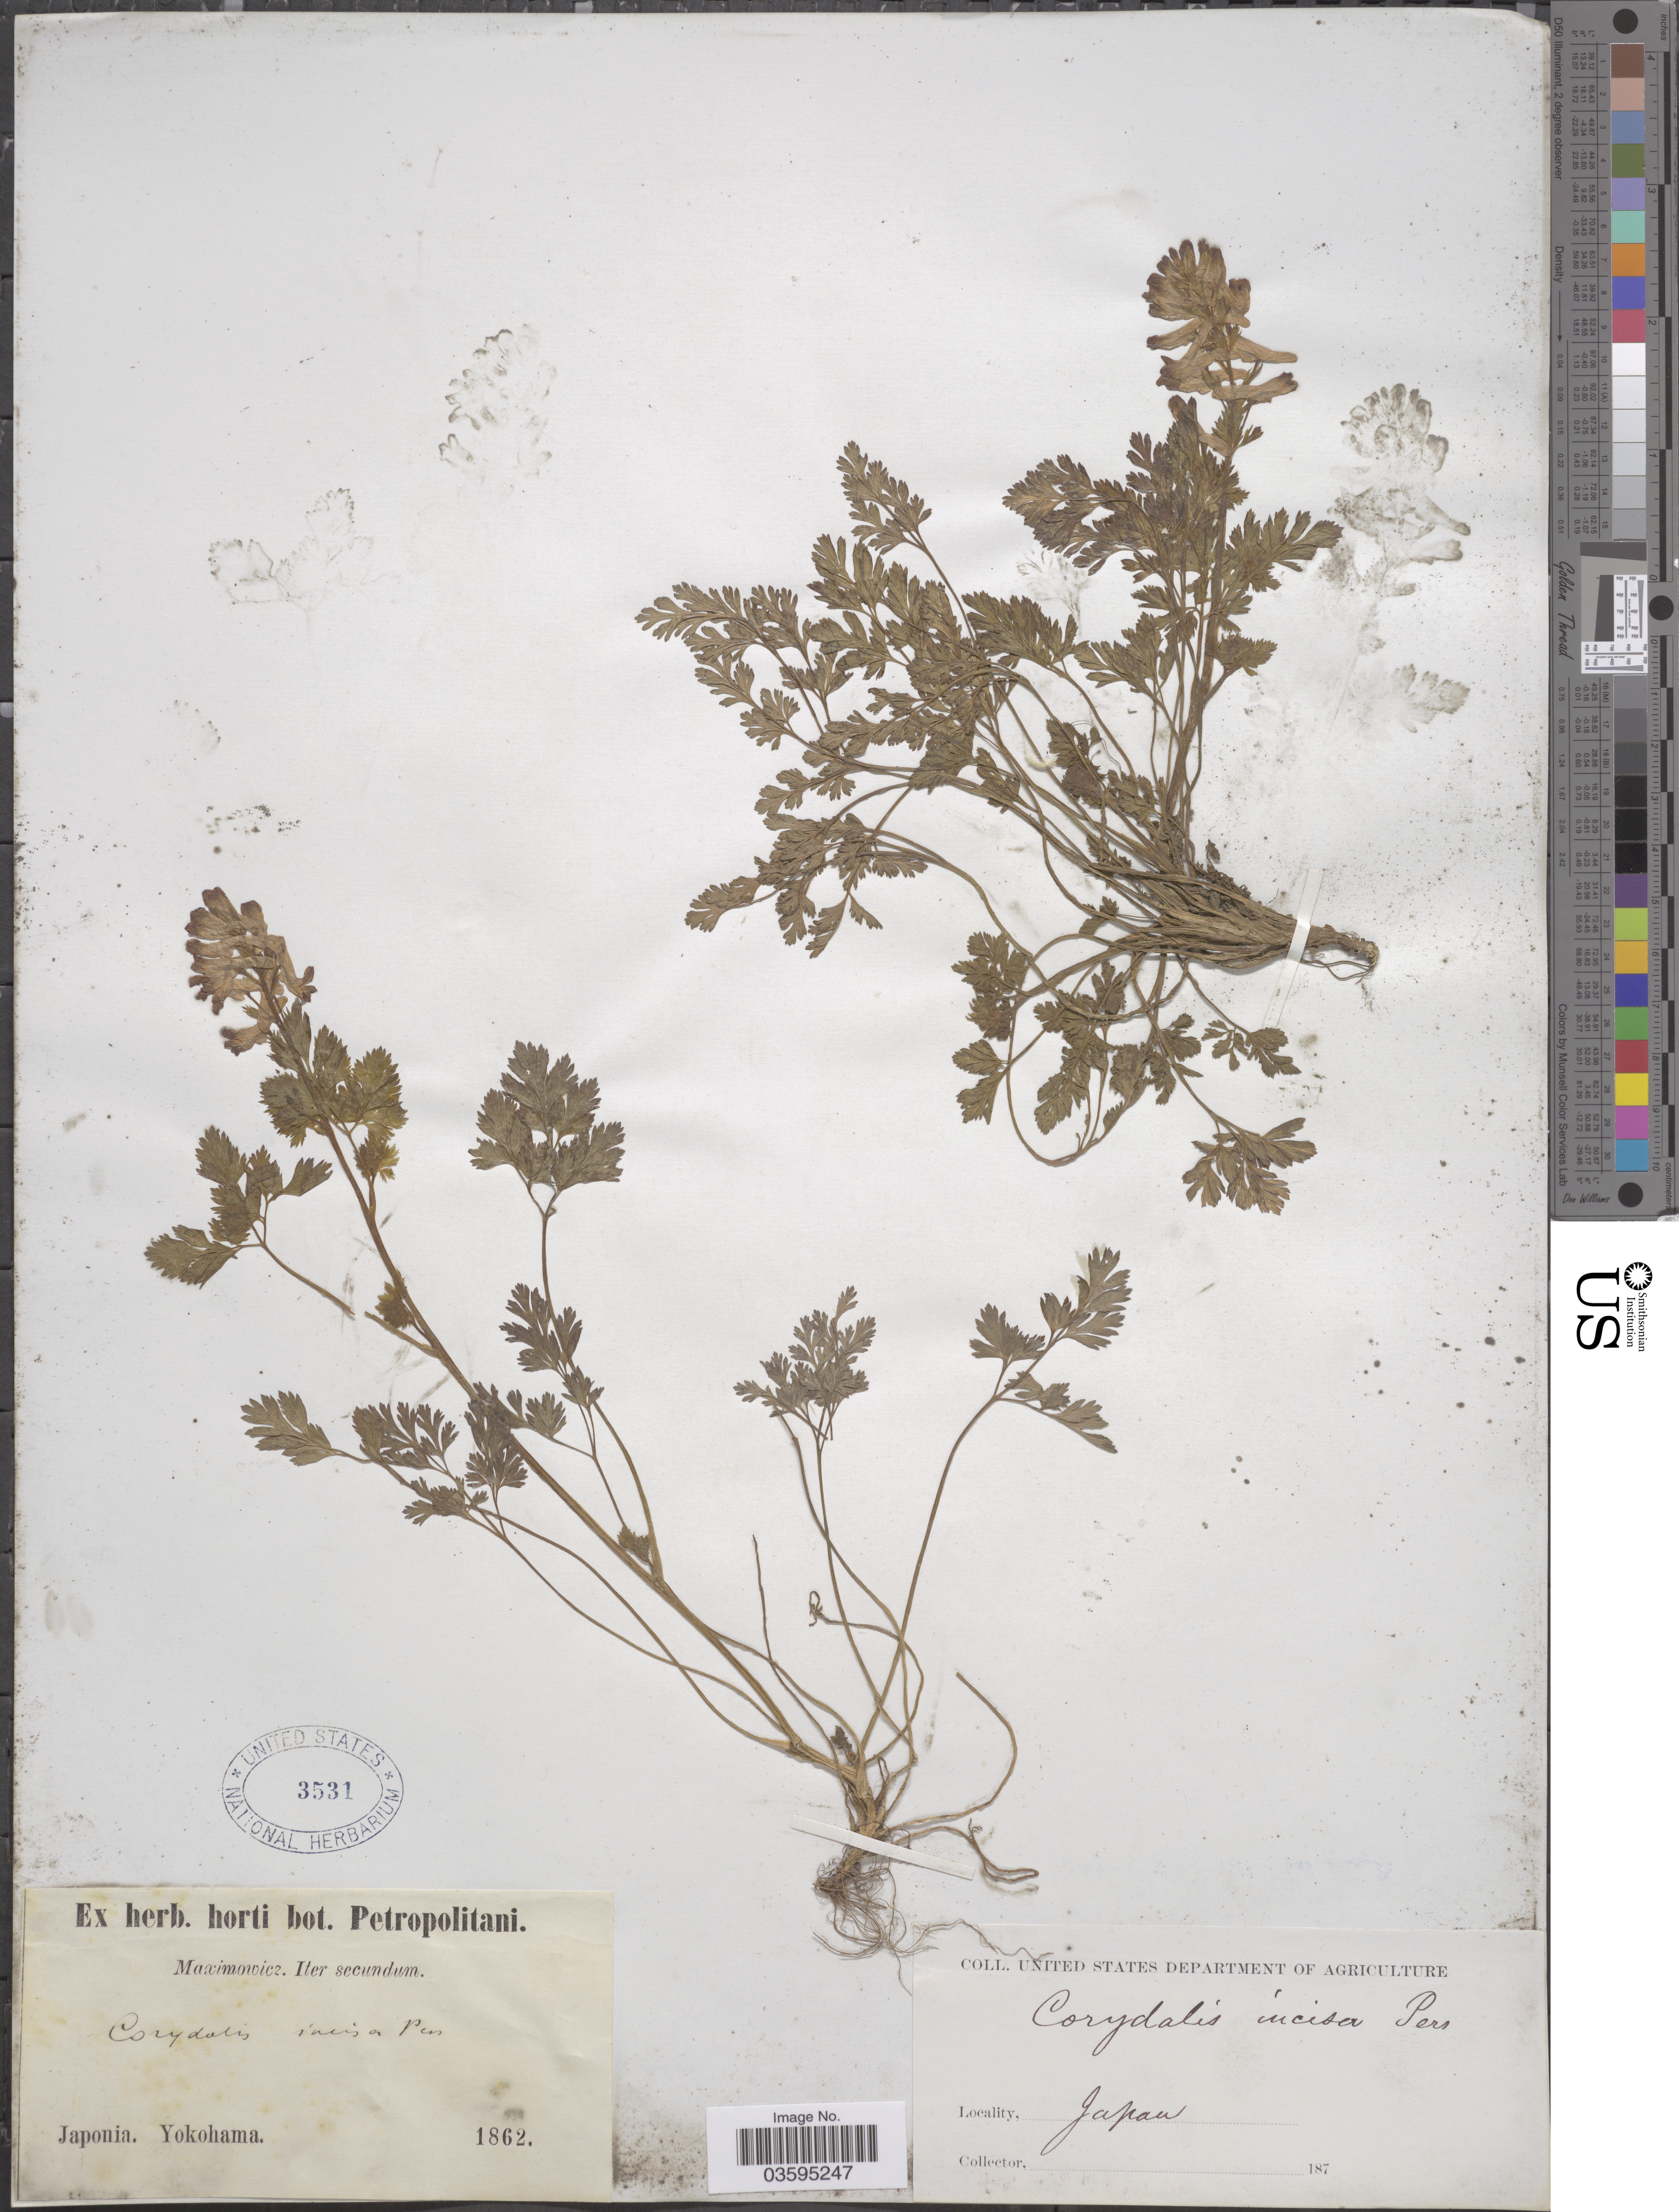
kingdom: Plantae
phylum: Tracheophyta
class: Magnoliopsida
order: Ranunculales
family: Papaveraceae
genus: Corydalis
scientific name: Corydalis incisa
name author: (Thunb.) Pers.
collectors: Maximowicz, --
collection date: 1862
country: Japan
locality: Yokohama.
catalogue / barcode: US 3531